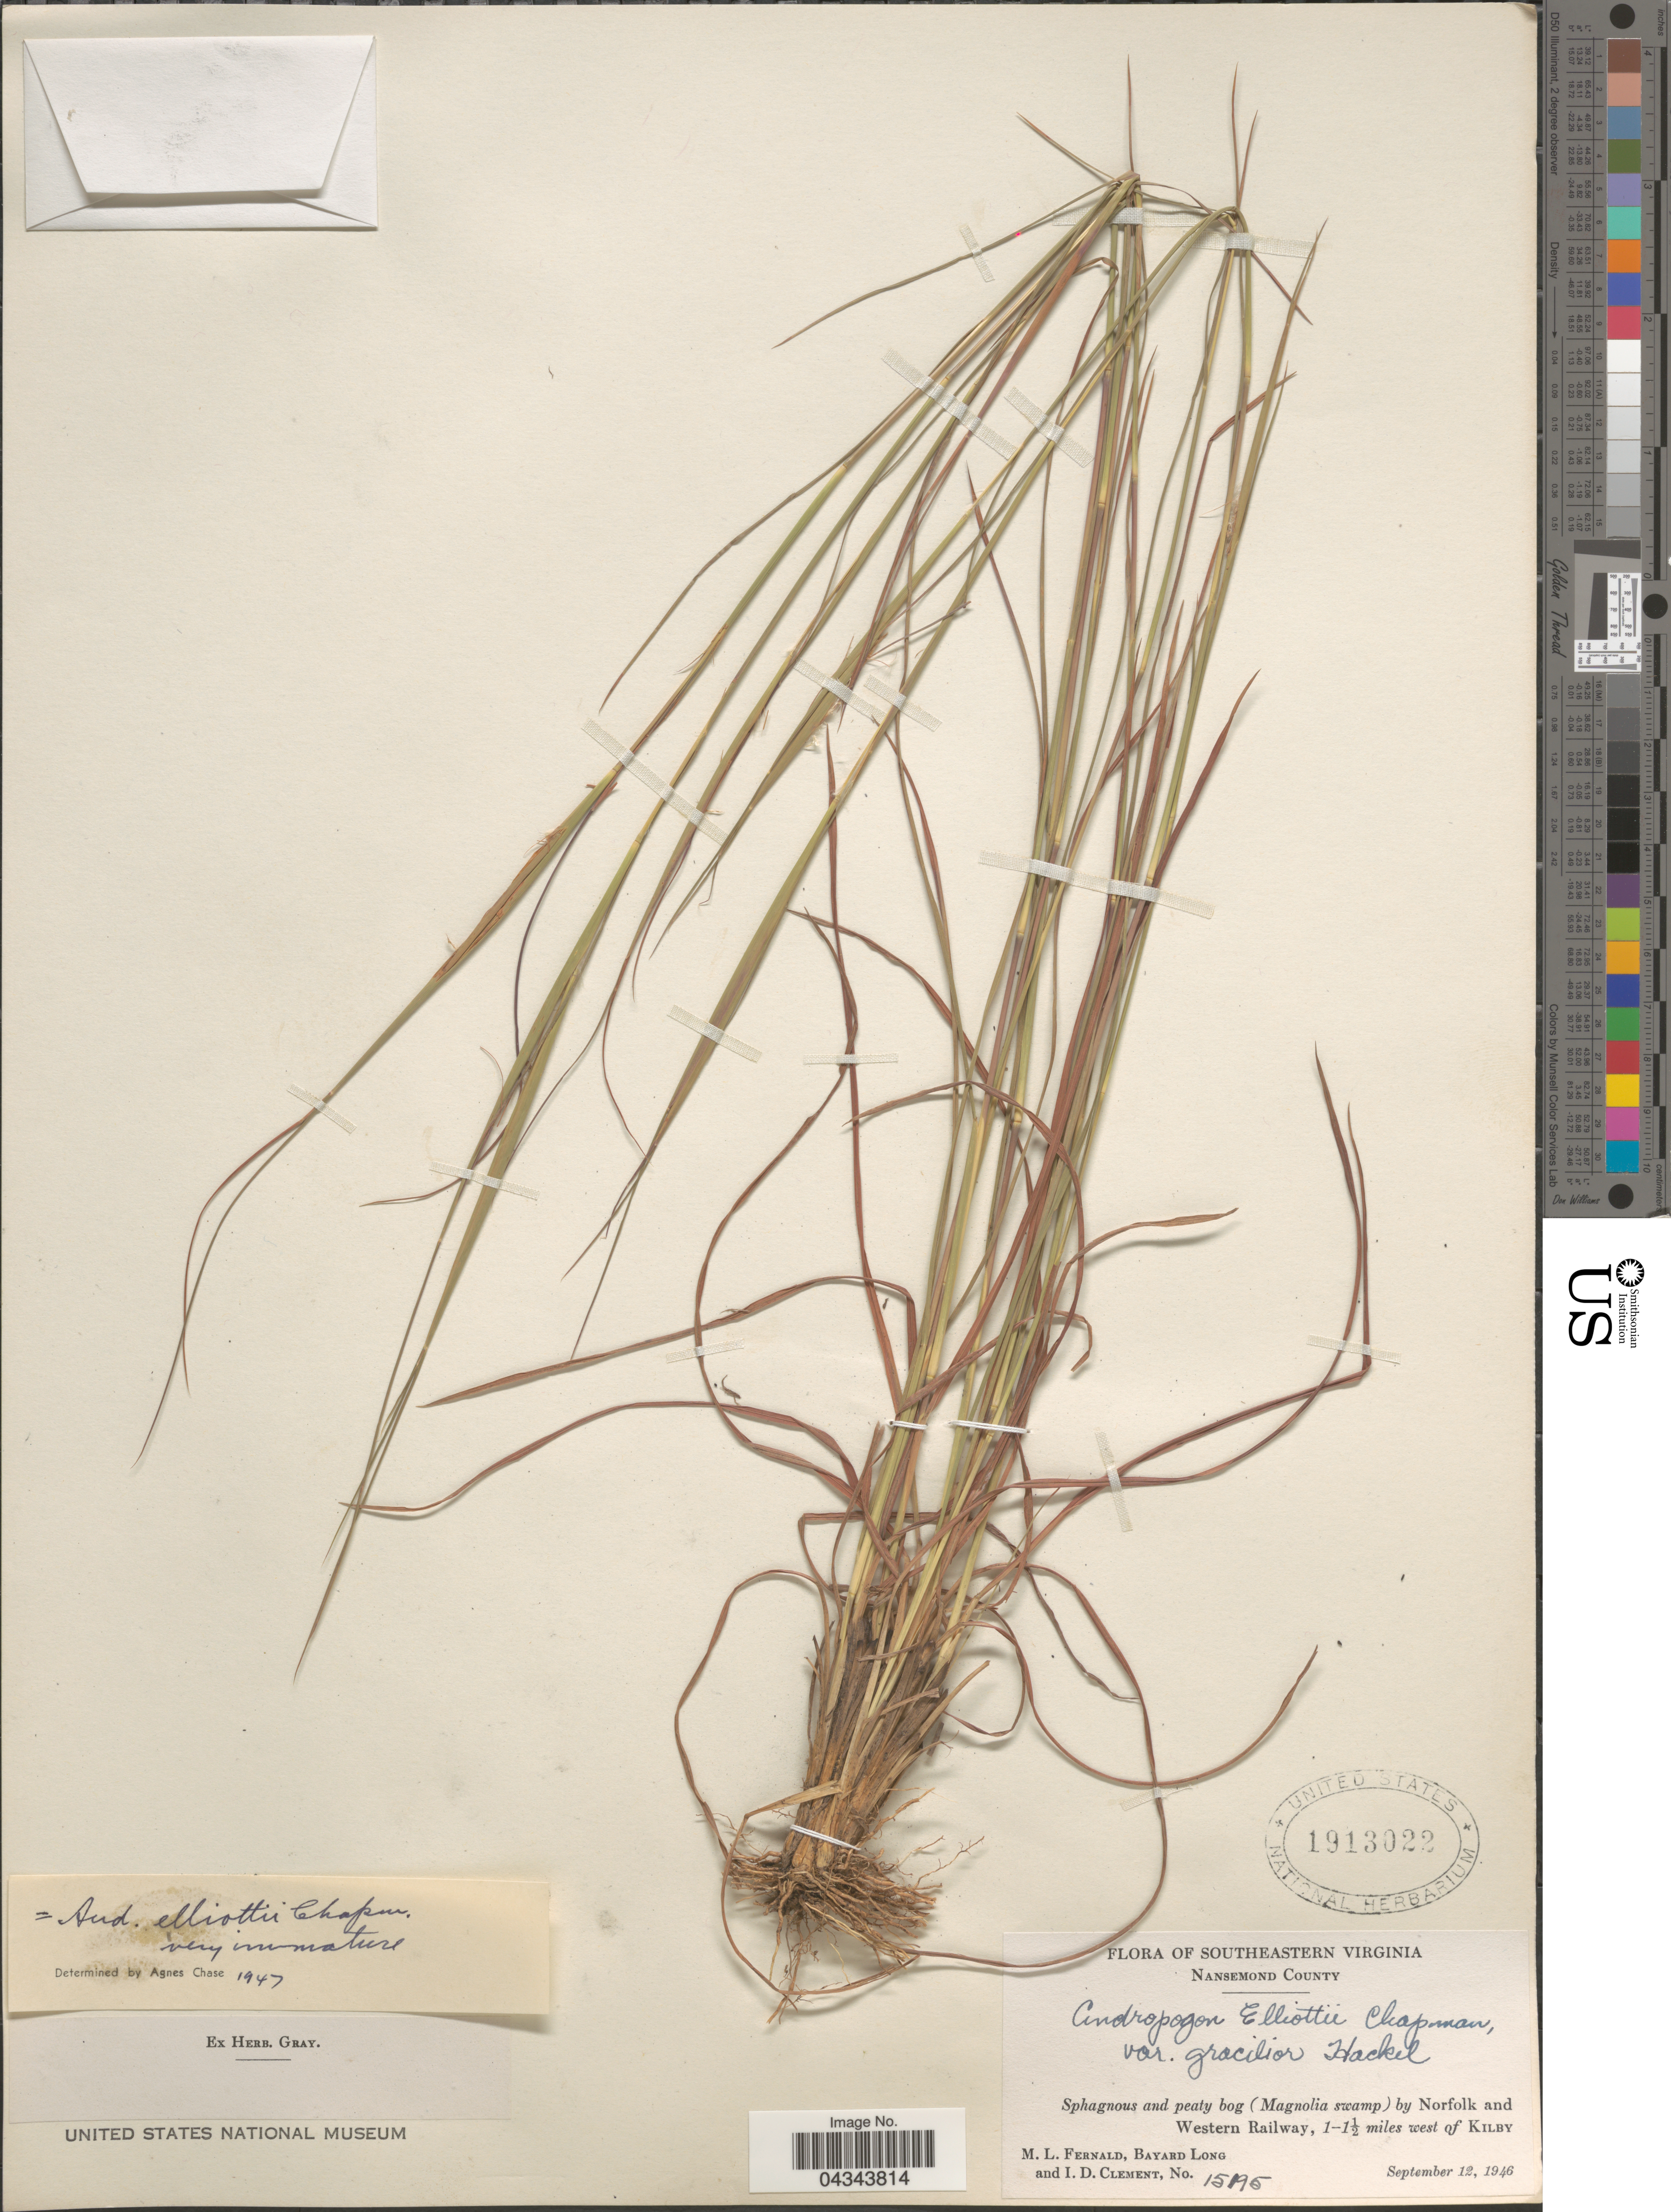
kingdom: Plantae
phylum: Tracheophyta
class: Liliopsida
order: Poales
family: Poaceae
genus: Andropogon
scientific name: Andropogon ternarius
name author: Michx.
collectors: M. L. Fernald, B. Long & I. Clement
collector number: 15195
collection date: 1946-09-12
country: United States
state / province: Virginia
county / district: City of Suffolk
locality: Southeastern Virginia. Nansemond County. By Norfolk and Western Railway, 1-1½ miles west of Kilby.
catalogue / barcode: US 1913022